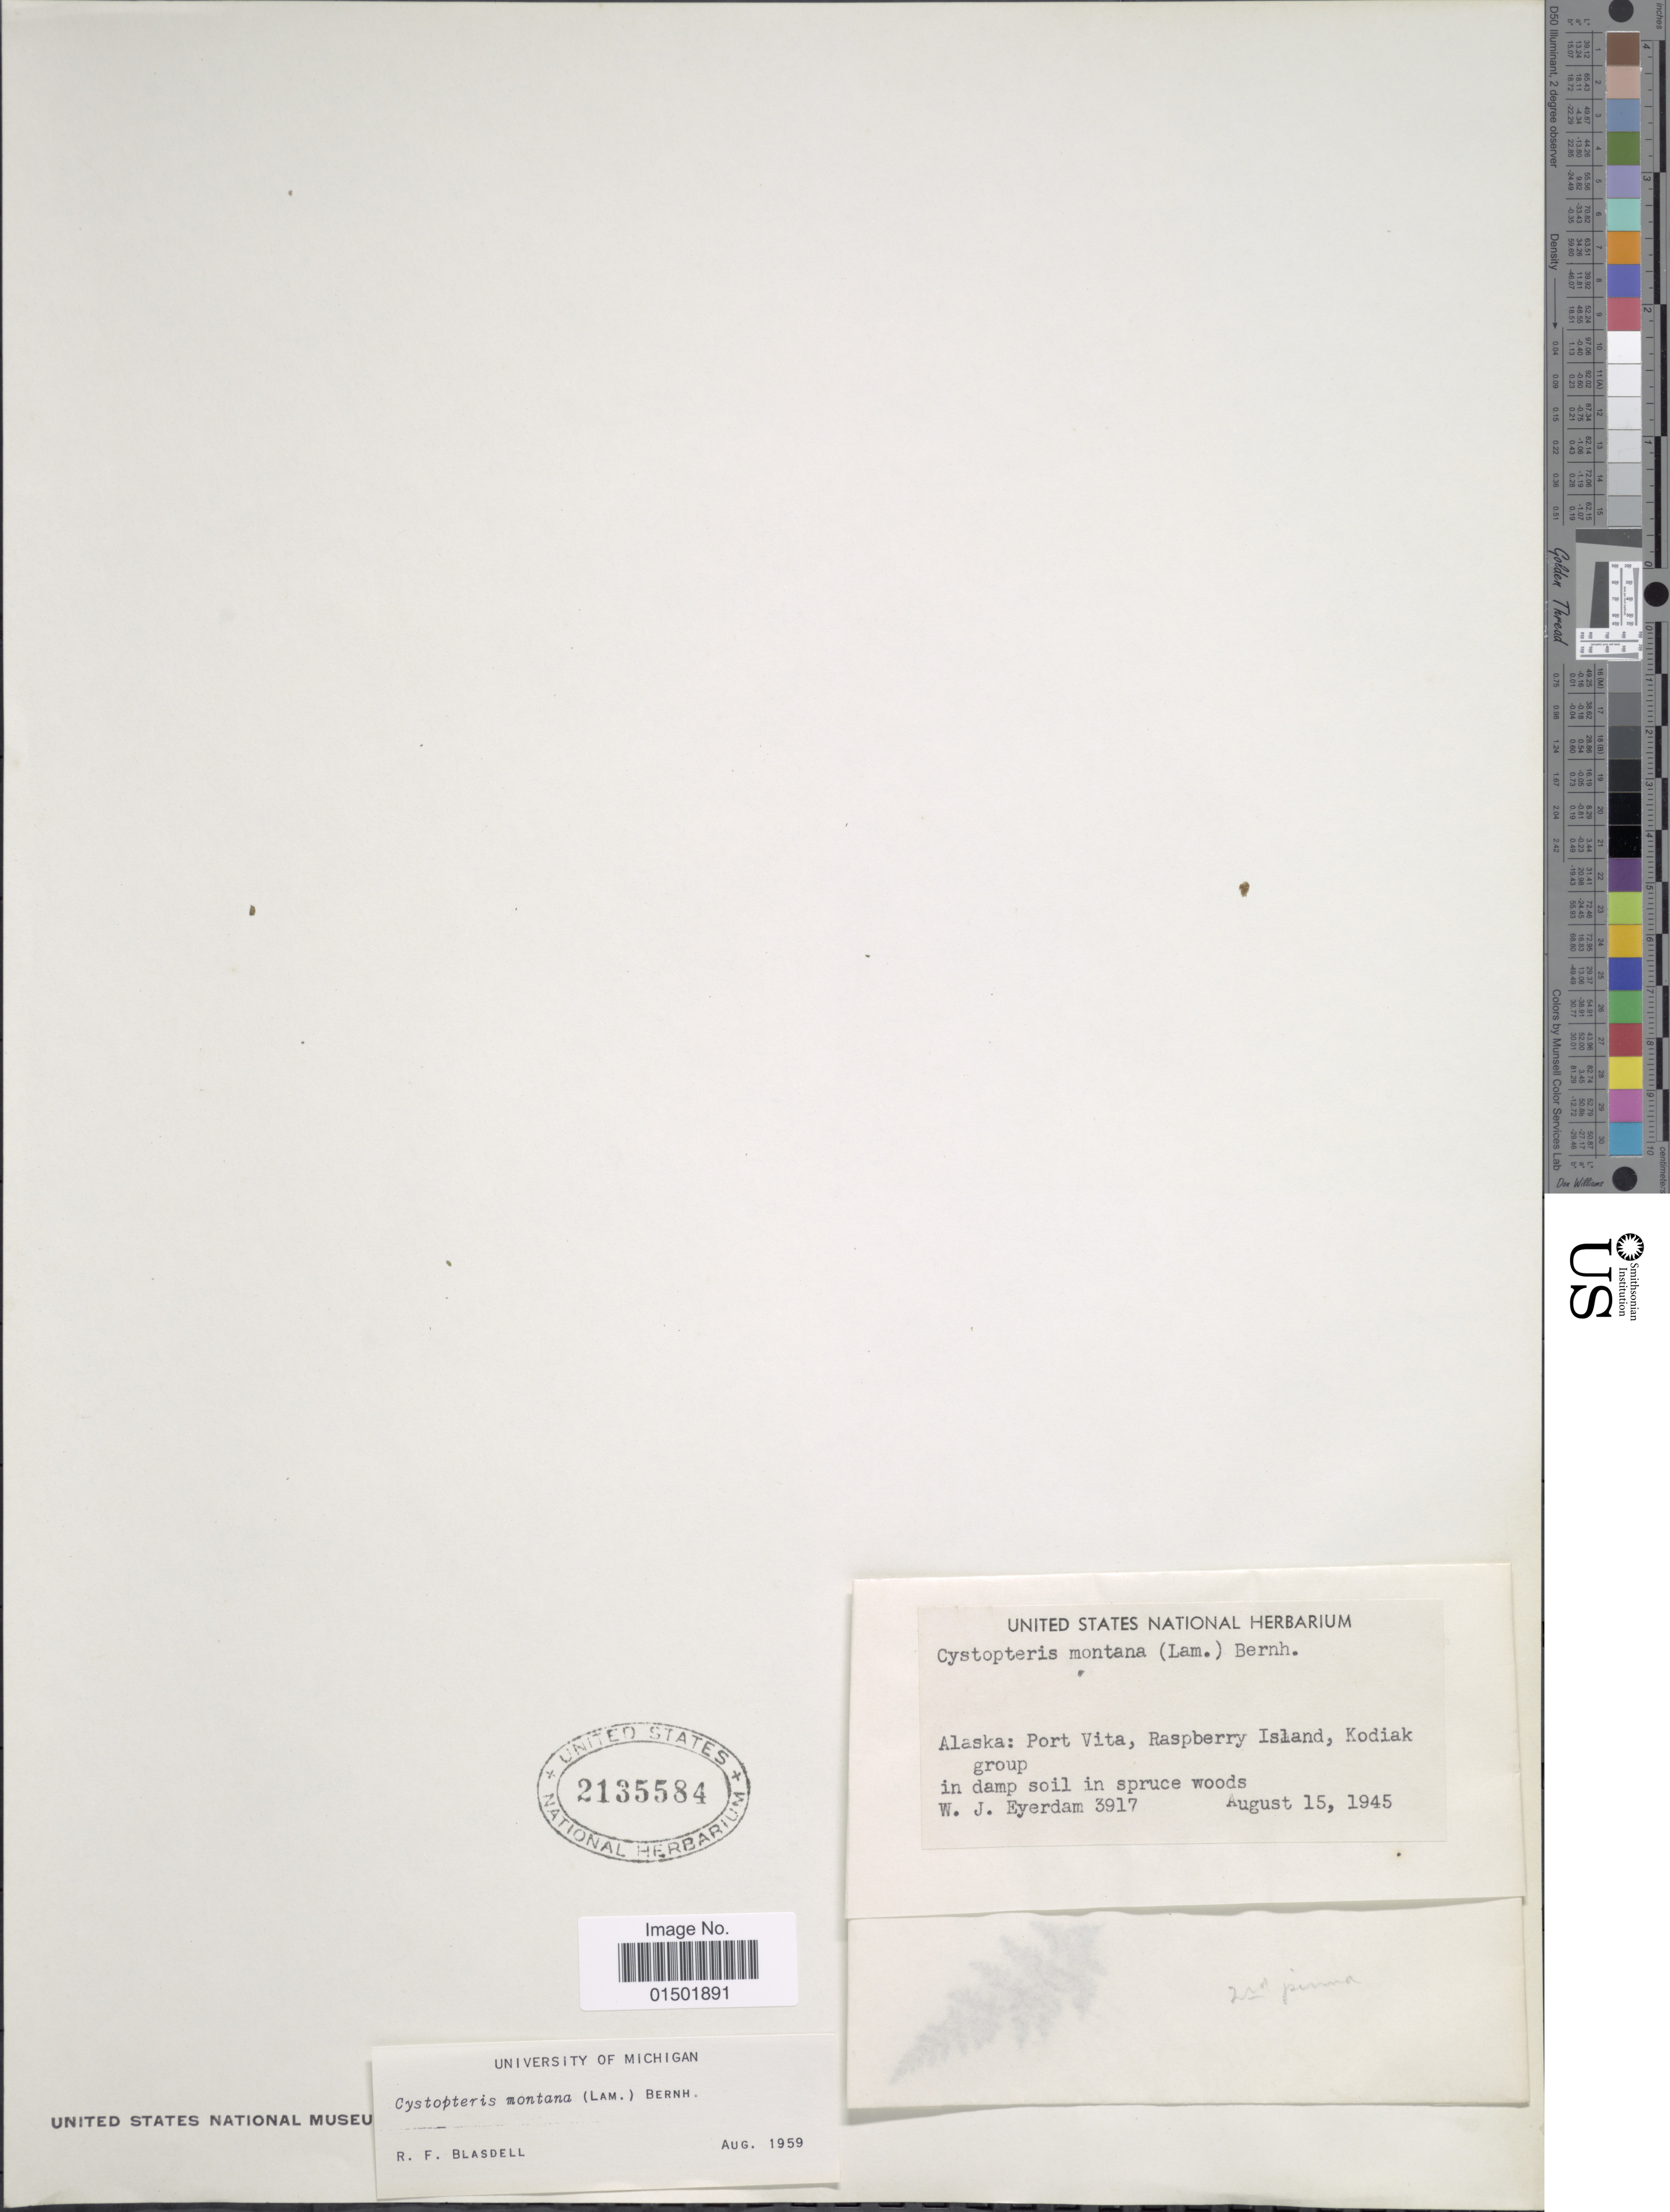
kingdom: Plantae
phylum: Tracheophyta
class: Polypodiopsida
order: Polypodiales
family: Cystopteridaceae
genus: Cystopteris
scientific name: Cystopteris montana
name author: (Lam.) Desv.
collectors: W. J. Eyerdam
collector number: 3917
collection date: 1945-08-15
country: United States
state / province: Alaska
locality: Port Vita, Raspberry Island, Kodiak group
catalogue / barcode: US 2135584